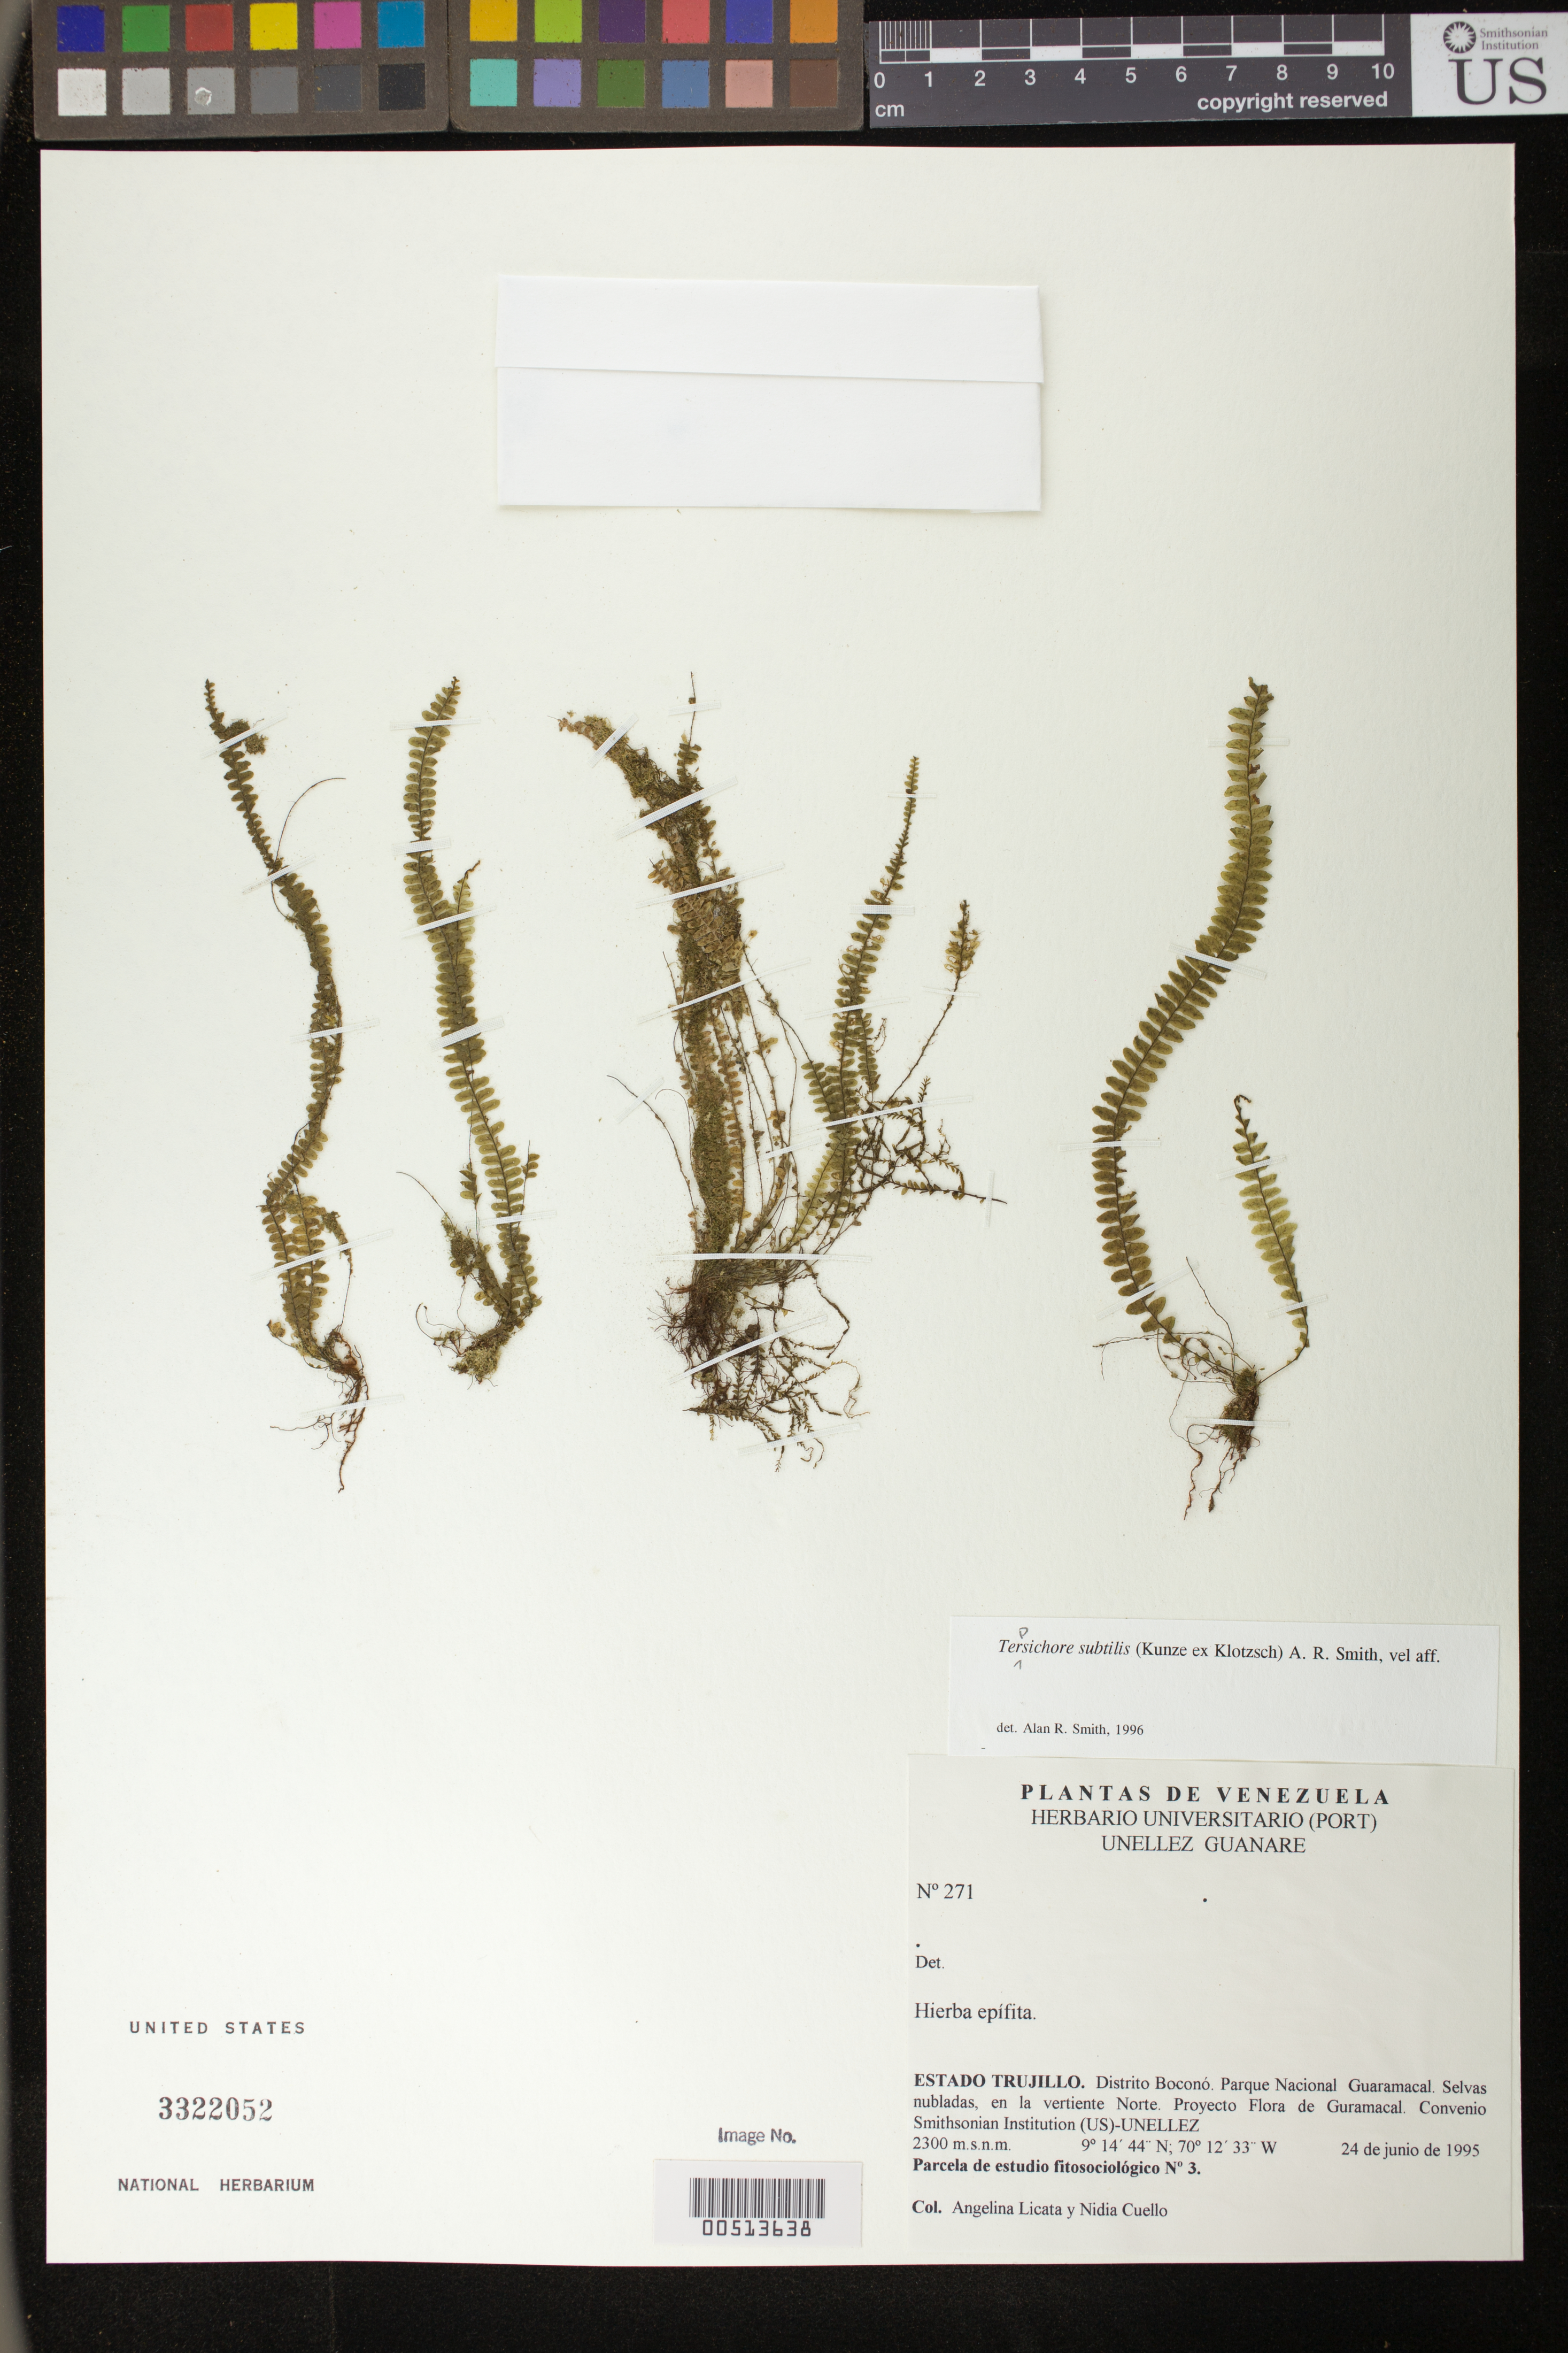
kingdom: Plantae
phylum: Tracheophyta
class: Polypodiopsida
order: Polypodiales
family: Polypodiaceae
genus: Terpsichore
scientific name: Terpsichore subtilis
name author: (Kunze ex Klotzsch) A.R. Sm.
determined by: Smith, Alan R., (UC)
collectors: A. Licata & N. L. Cuello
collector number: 271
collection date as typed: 24 Jun 1995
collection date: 1995-06-24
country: Venezuela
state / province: Trujillo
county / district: Boconó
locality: Parque Nacional Guaramacal, vertiente N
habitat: Selvas nubladas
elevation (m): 2300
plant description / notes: PORT, UC, US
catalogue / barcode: US 3322052